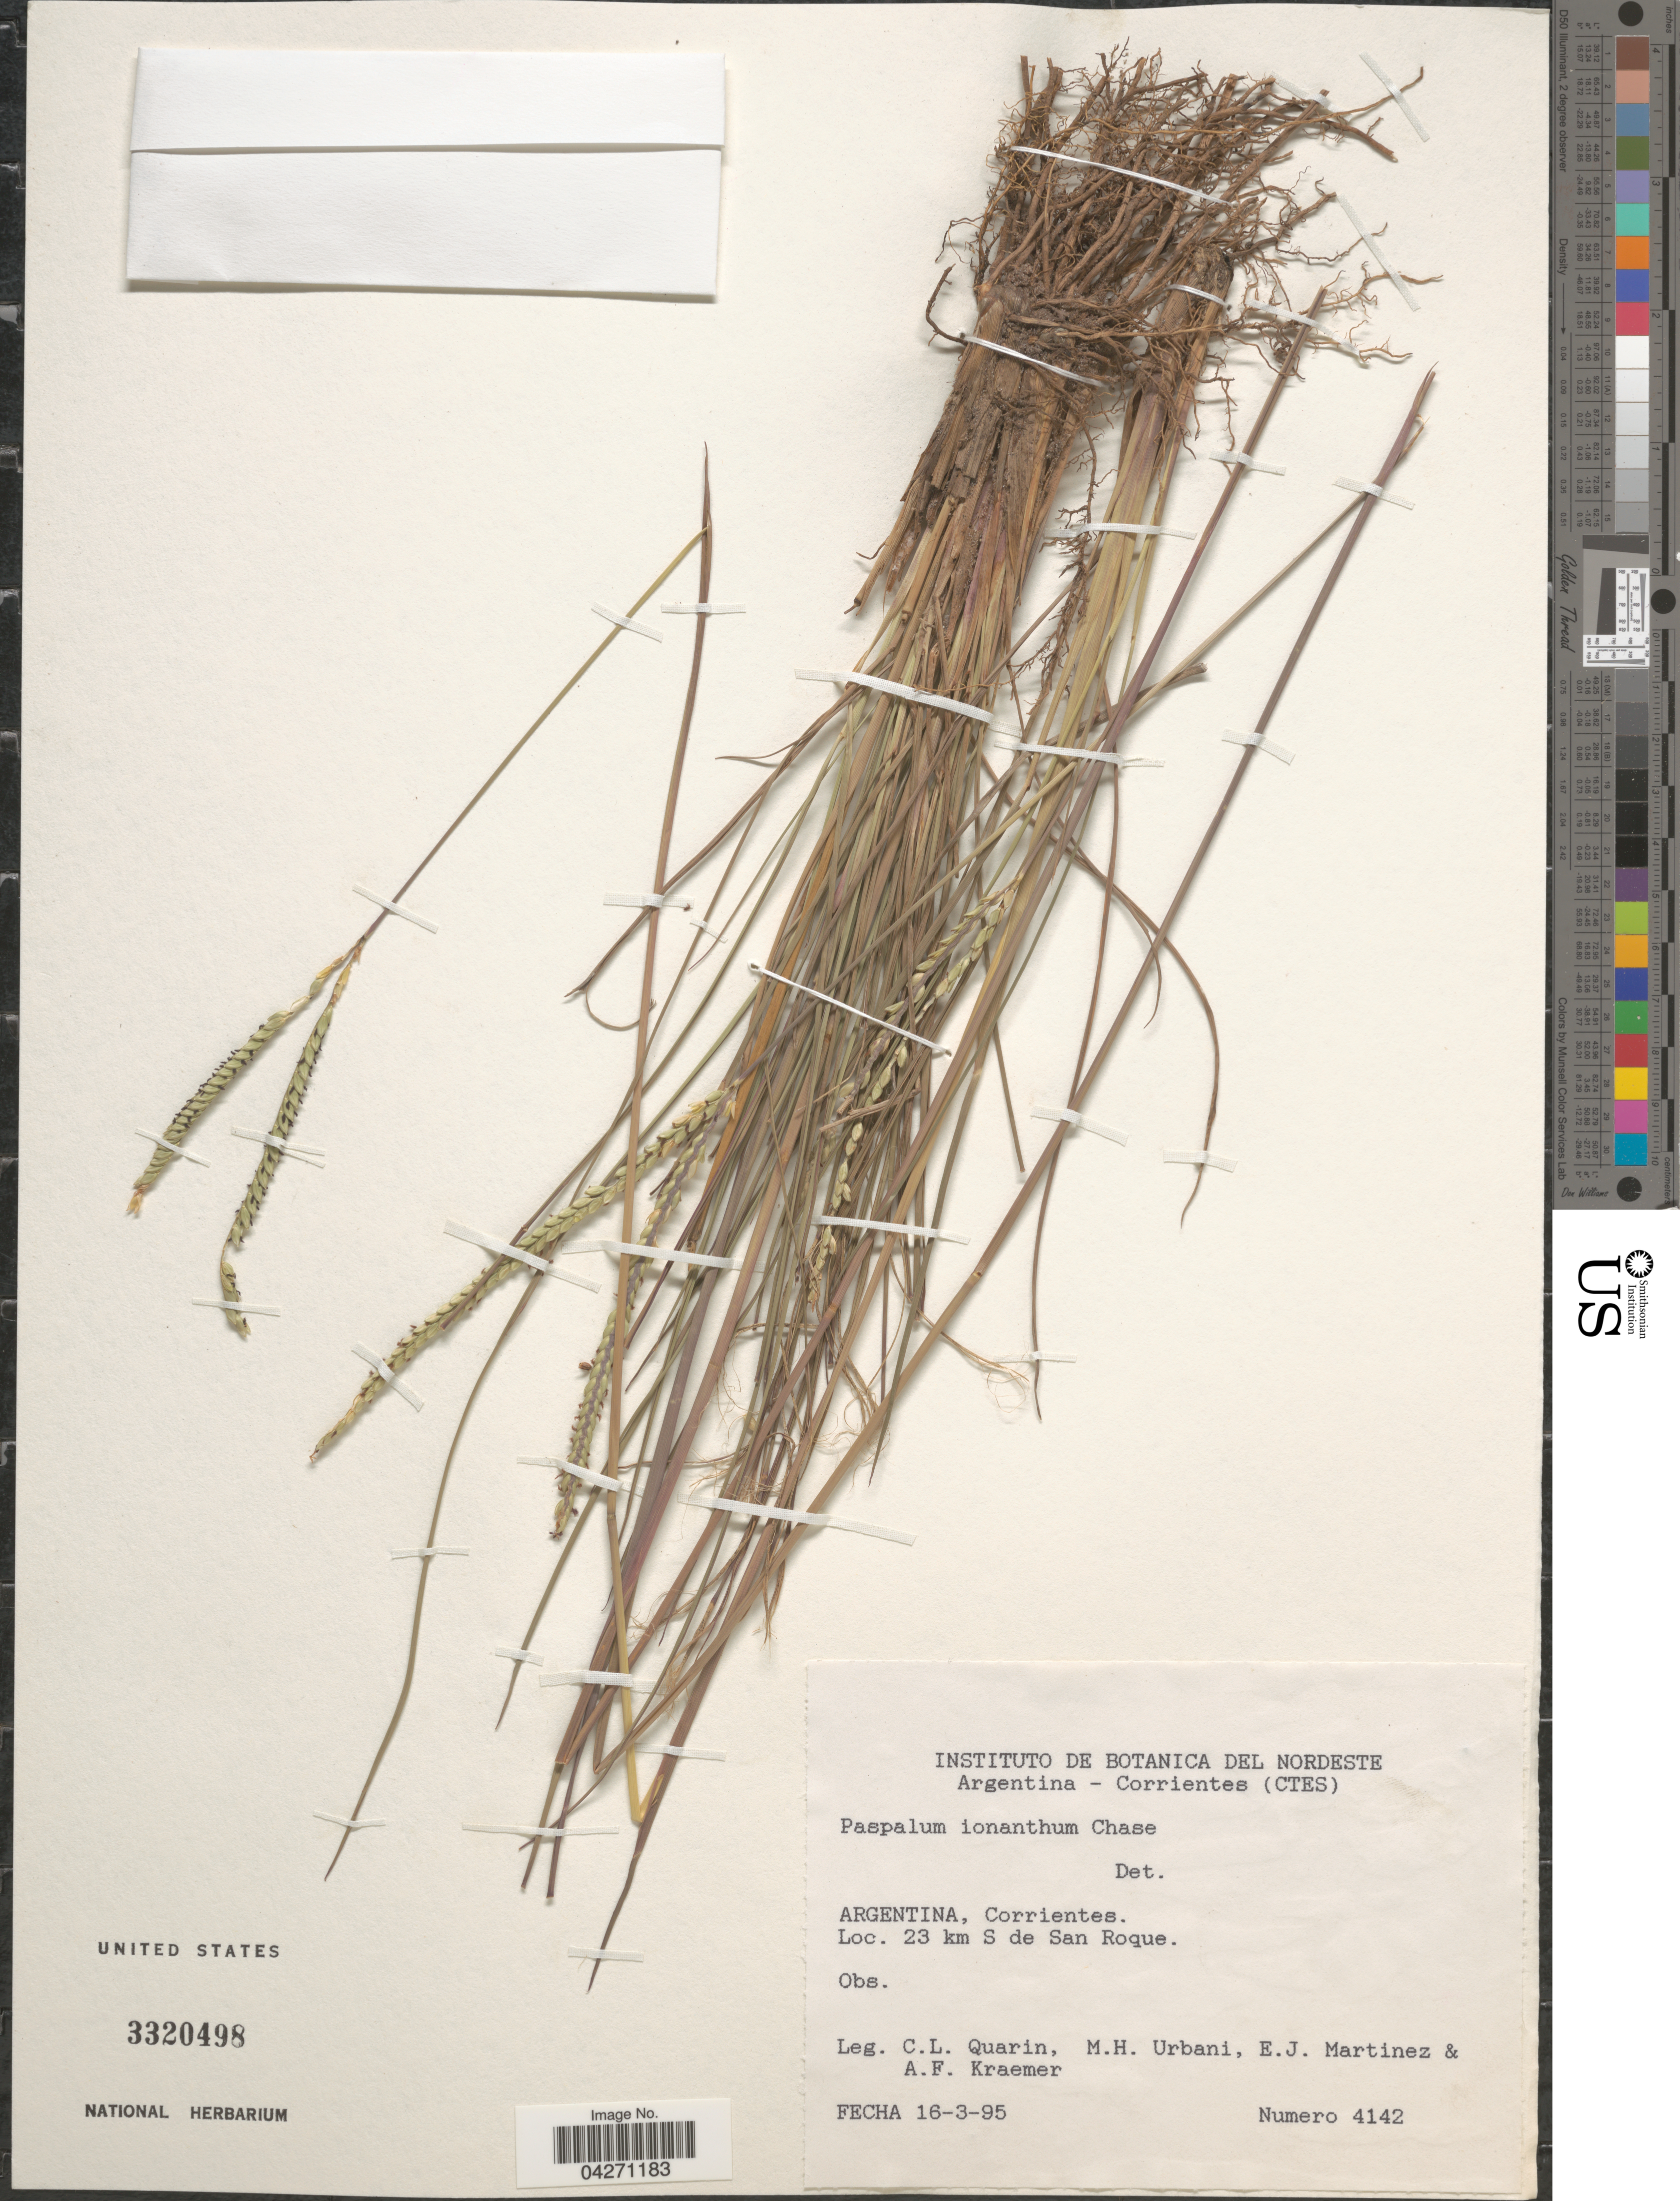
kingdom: Plantae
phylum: Tracheophyta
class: Liliopsida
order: Poales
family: Poaceae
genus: Paspalum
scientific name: Paspalum ionanthum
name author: Chase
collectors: C. Quarin, M. Urbani, E. Martínez & A. Kraemer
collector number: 4142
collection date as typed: Transcribed d/m/y: 16/3/95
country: Argentina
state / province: Corrientes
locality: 23 km S de San Roque.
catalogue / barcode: US 3320498